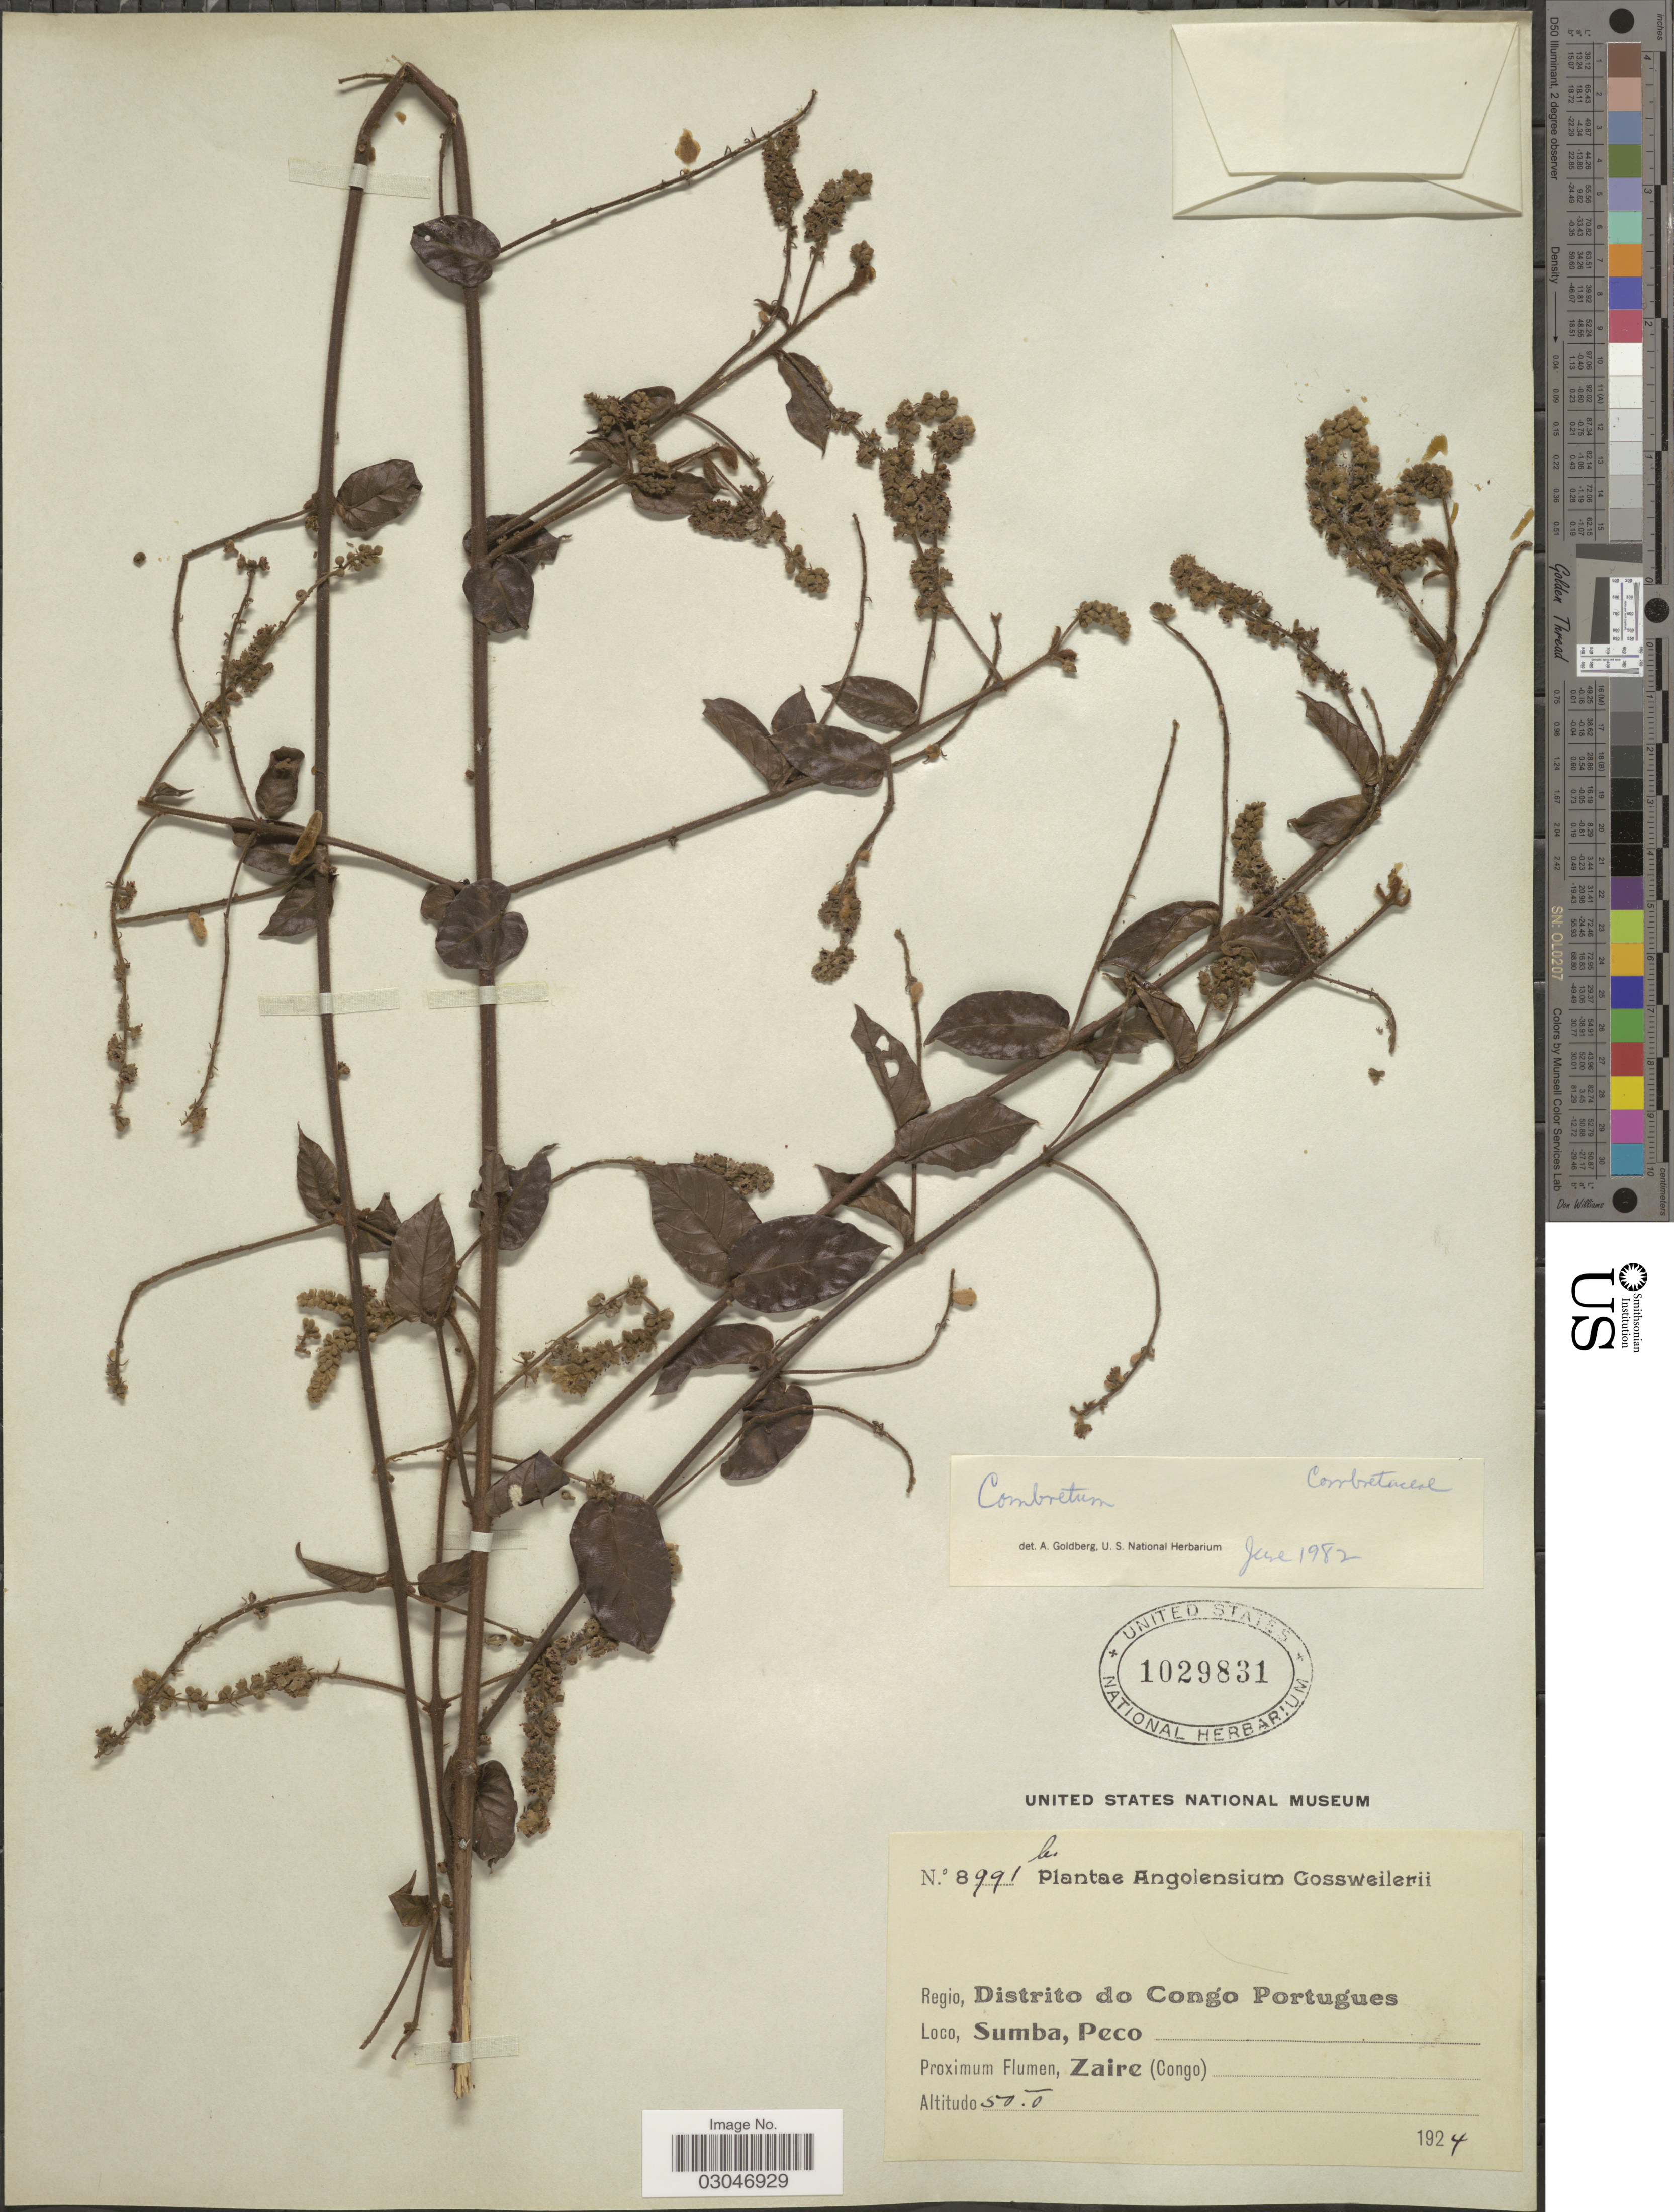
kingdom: Plantae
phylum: Tracheophyta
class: Magnoliopsida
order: Myrtales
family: Combretaceae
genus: Combretum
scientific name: Combretum sp.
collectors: -. Gossweiler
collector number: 8991b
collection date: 1924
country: Angola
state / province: Zaire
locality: Regio, Distrito do Congo Portugues, Sumba, Peco, Zaire (Congo).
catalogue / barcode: US 1029831